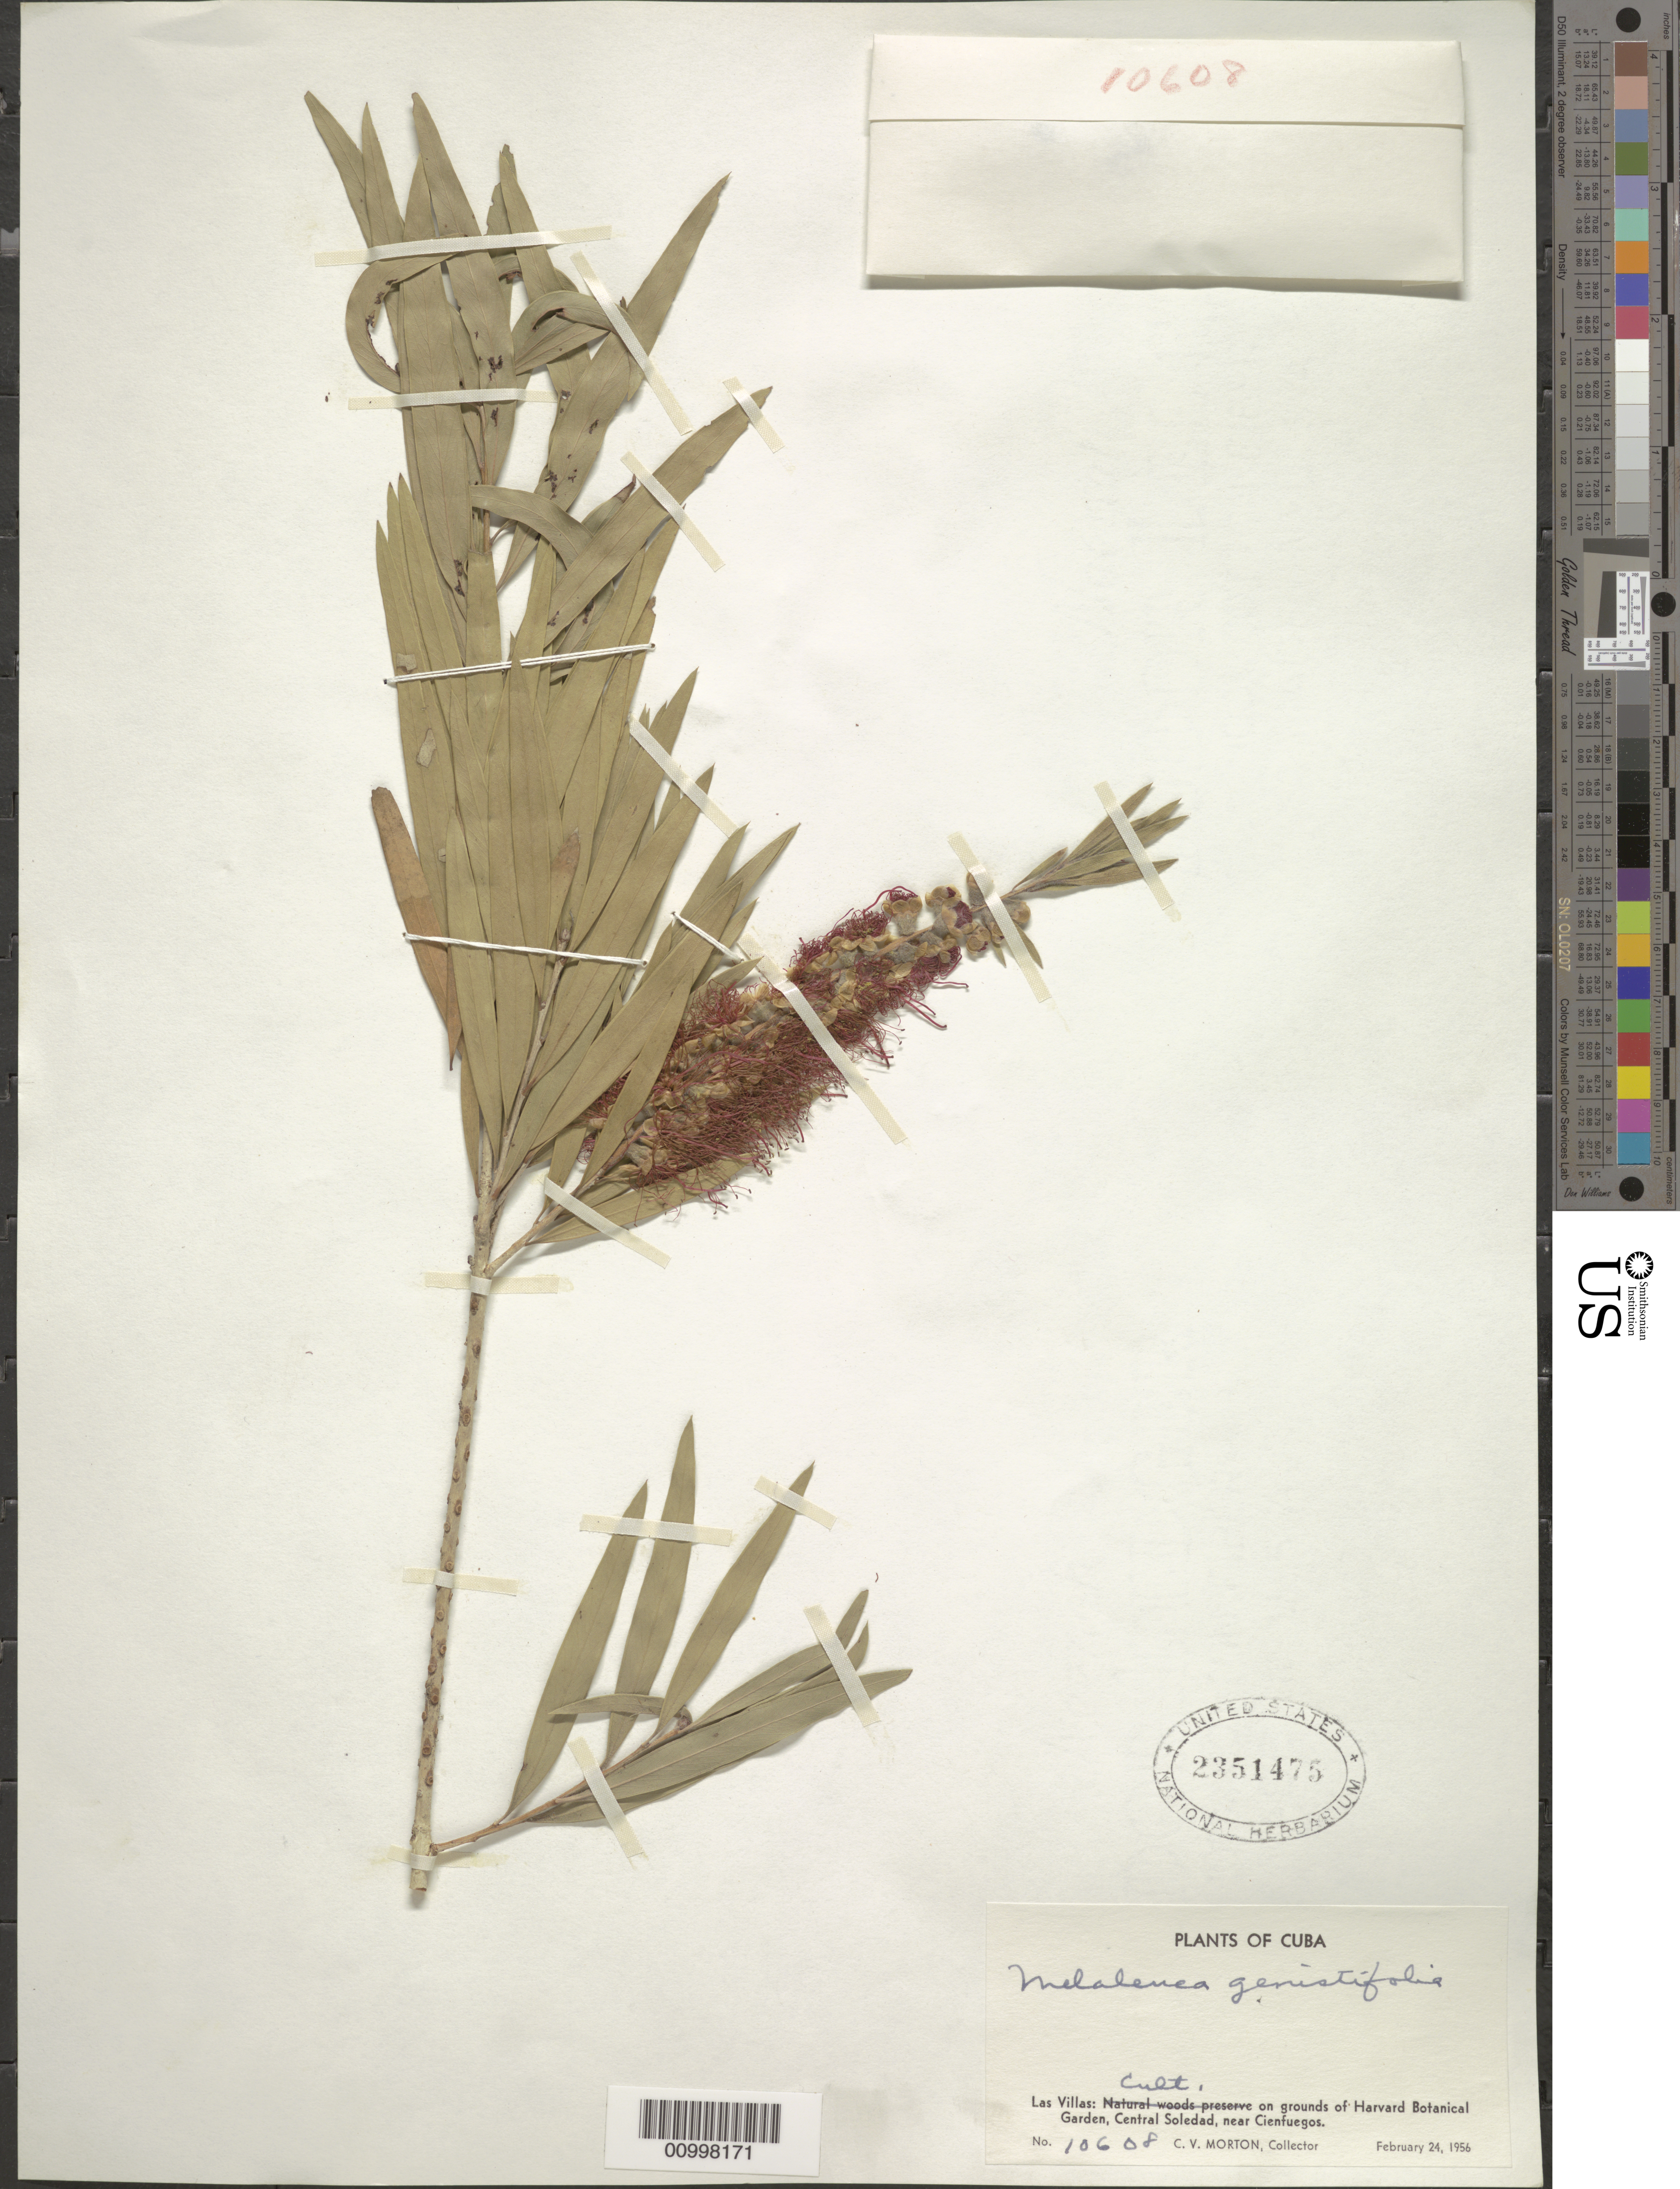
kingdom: Plantae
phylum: Tracheophyta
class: Magnoliopsida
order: Myrtales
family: Myrtaceae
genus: Melaleuca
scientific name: Melaleuca genistifolia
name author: Sm.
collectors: C. V. Morton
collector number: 10608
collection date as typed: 24 Feb 1956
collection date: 1956-02-24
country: Cuba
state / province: Cienfuegos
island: Cuba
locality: On grounds of Harvard Botanical Garden, Central Soledad, near Cienfuegos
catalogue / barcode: US 2351475